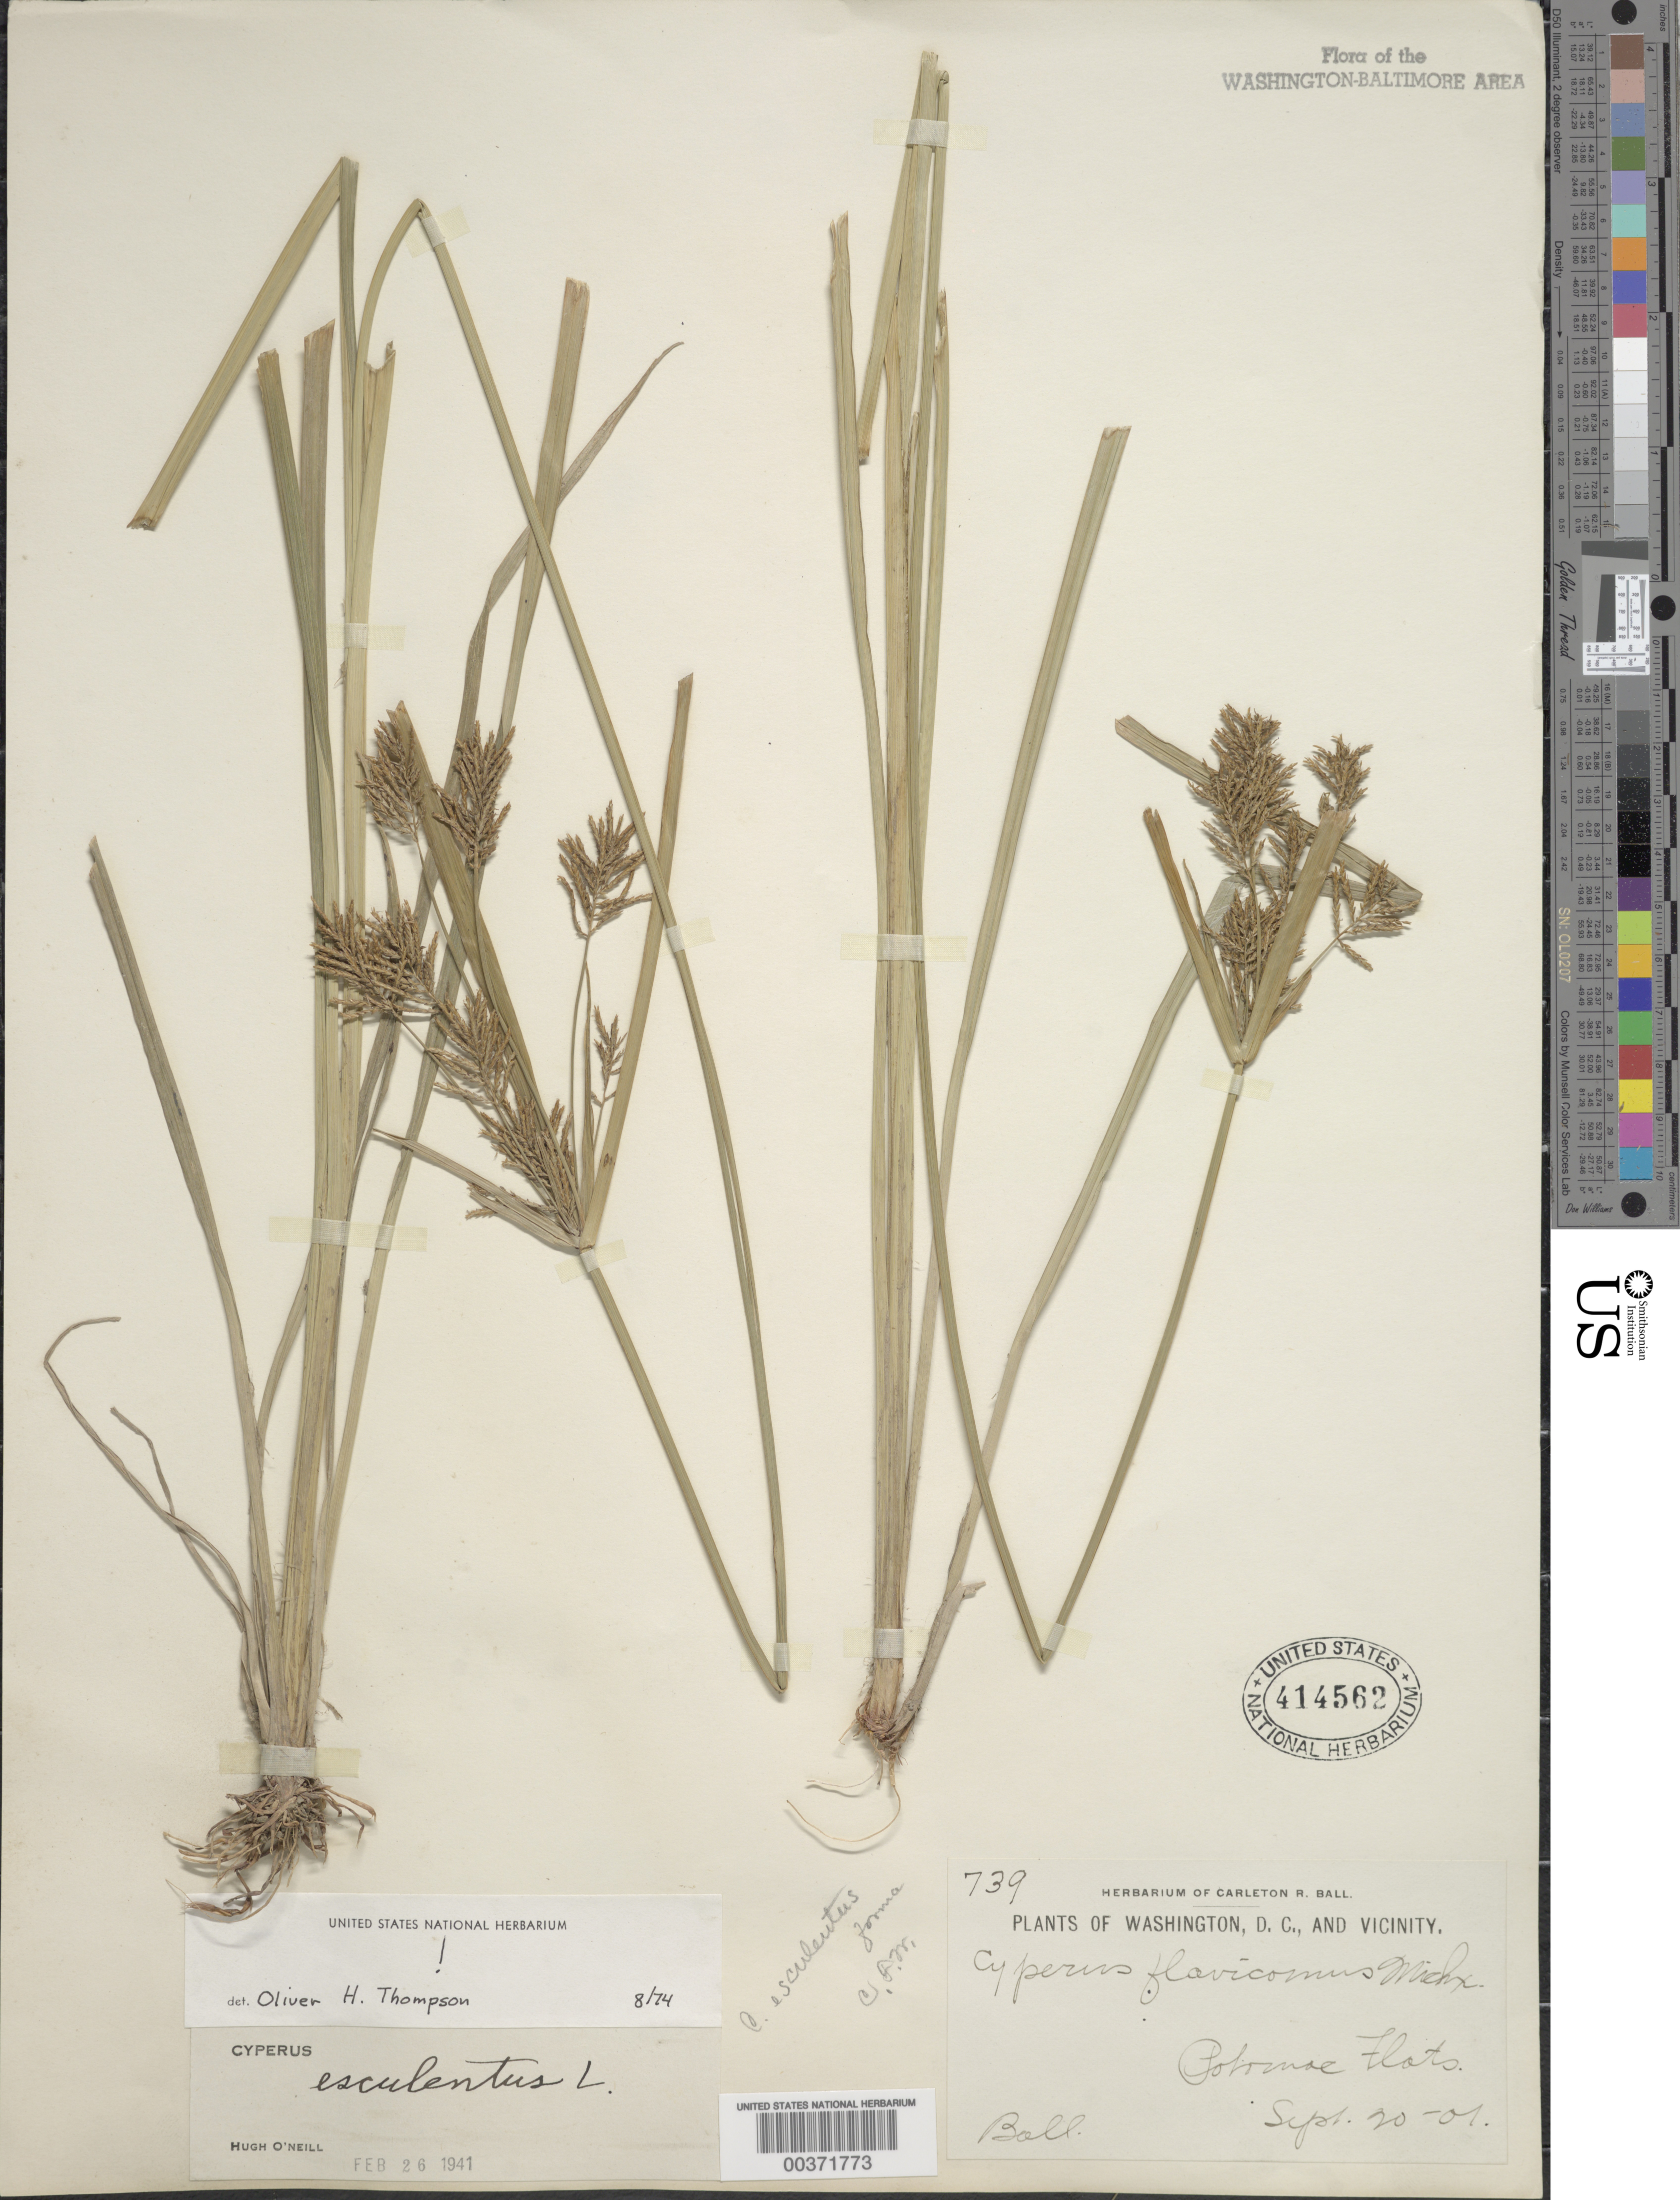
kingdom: Plantae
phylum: Tracheophyta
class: Liliopsida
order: Poales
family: Cyperaceae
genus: Cyperus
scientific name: Cyperus esculentus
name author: L.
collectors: C. R. Ball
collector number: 739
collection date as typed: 20 Sep 1901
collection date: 1901-09-20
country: United States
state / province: District of Columbia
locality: Potomac flats C. & O. Canal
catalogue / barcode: US 414562